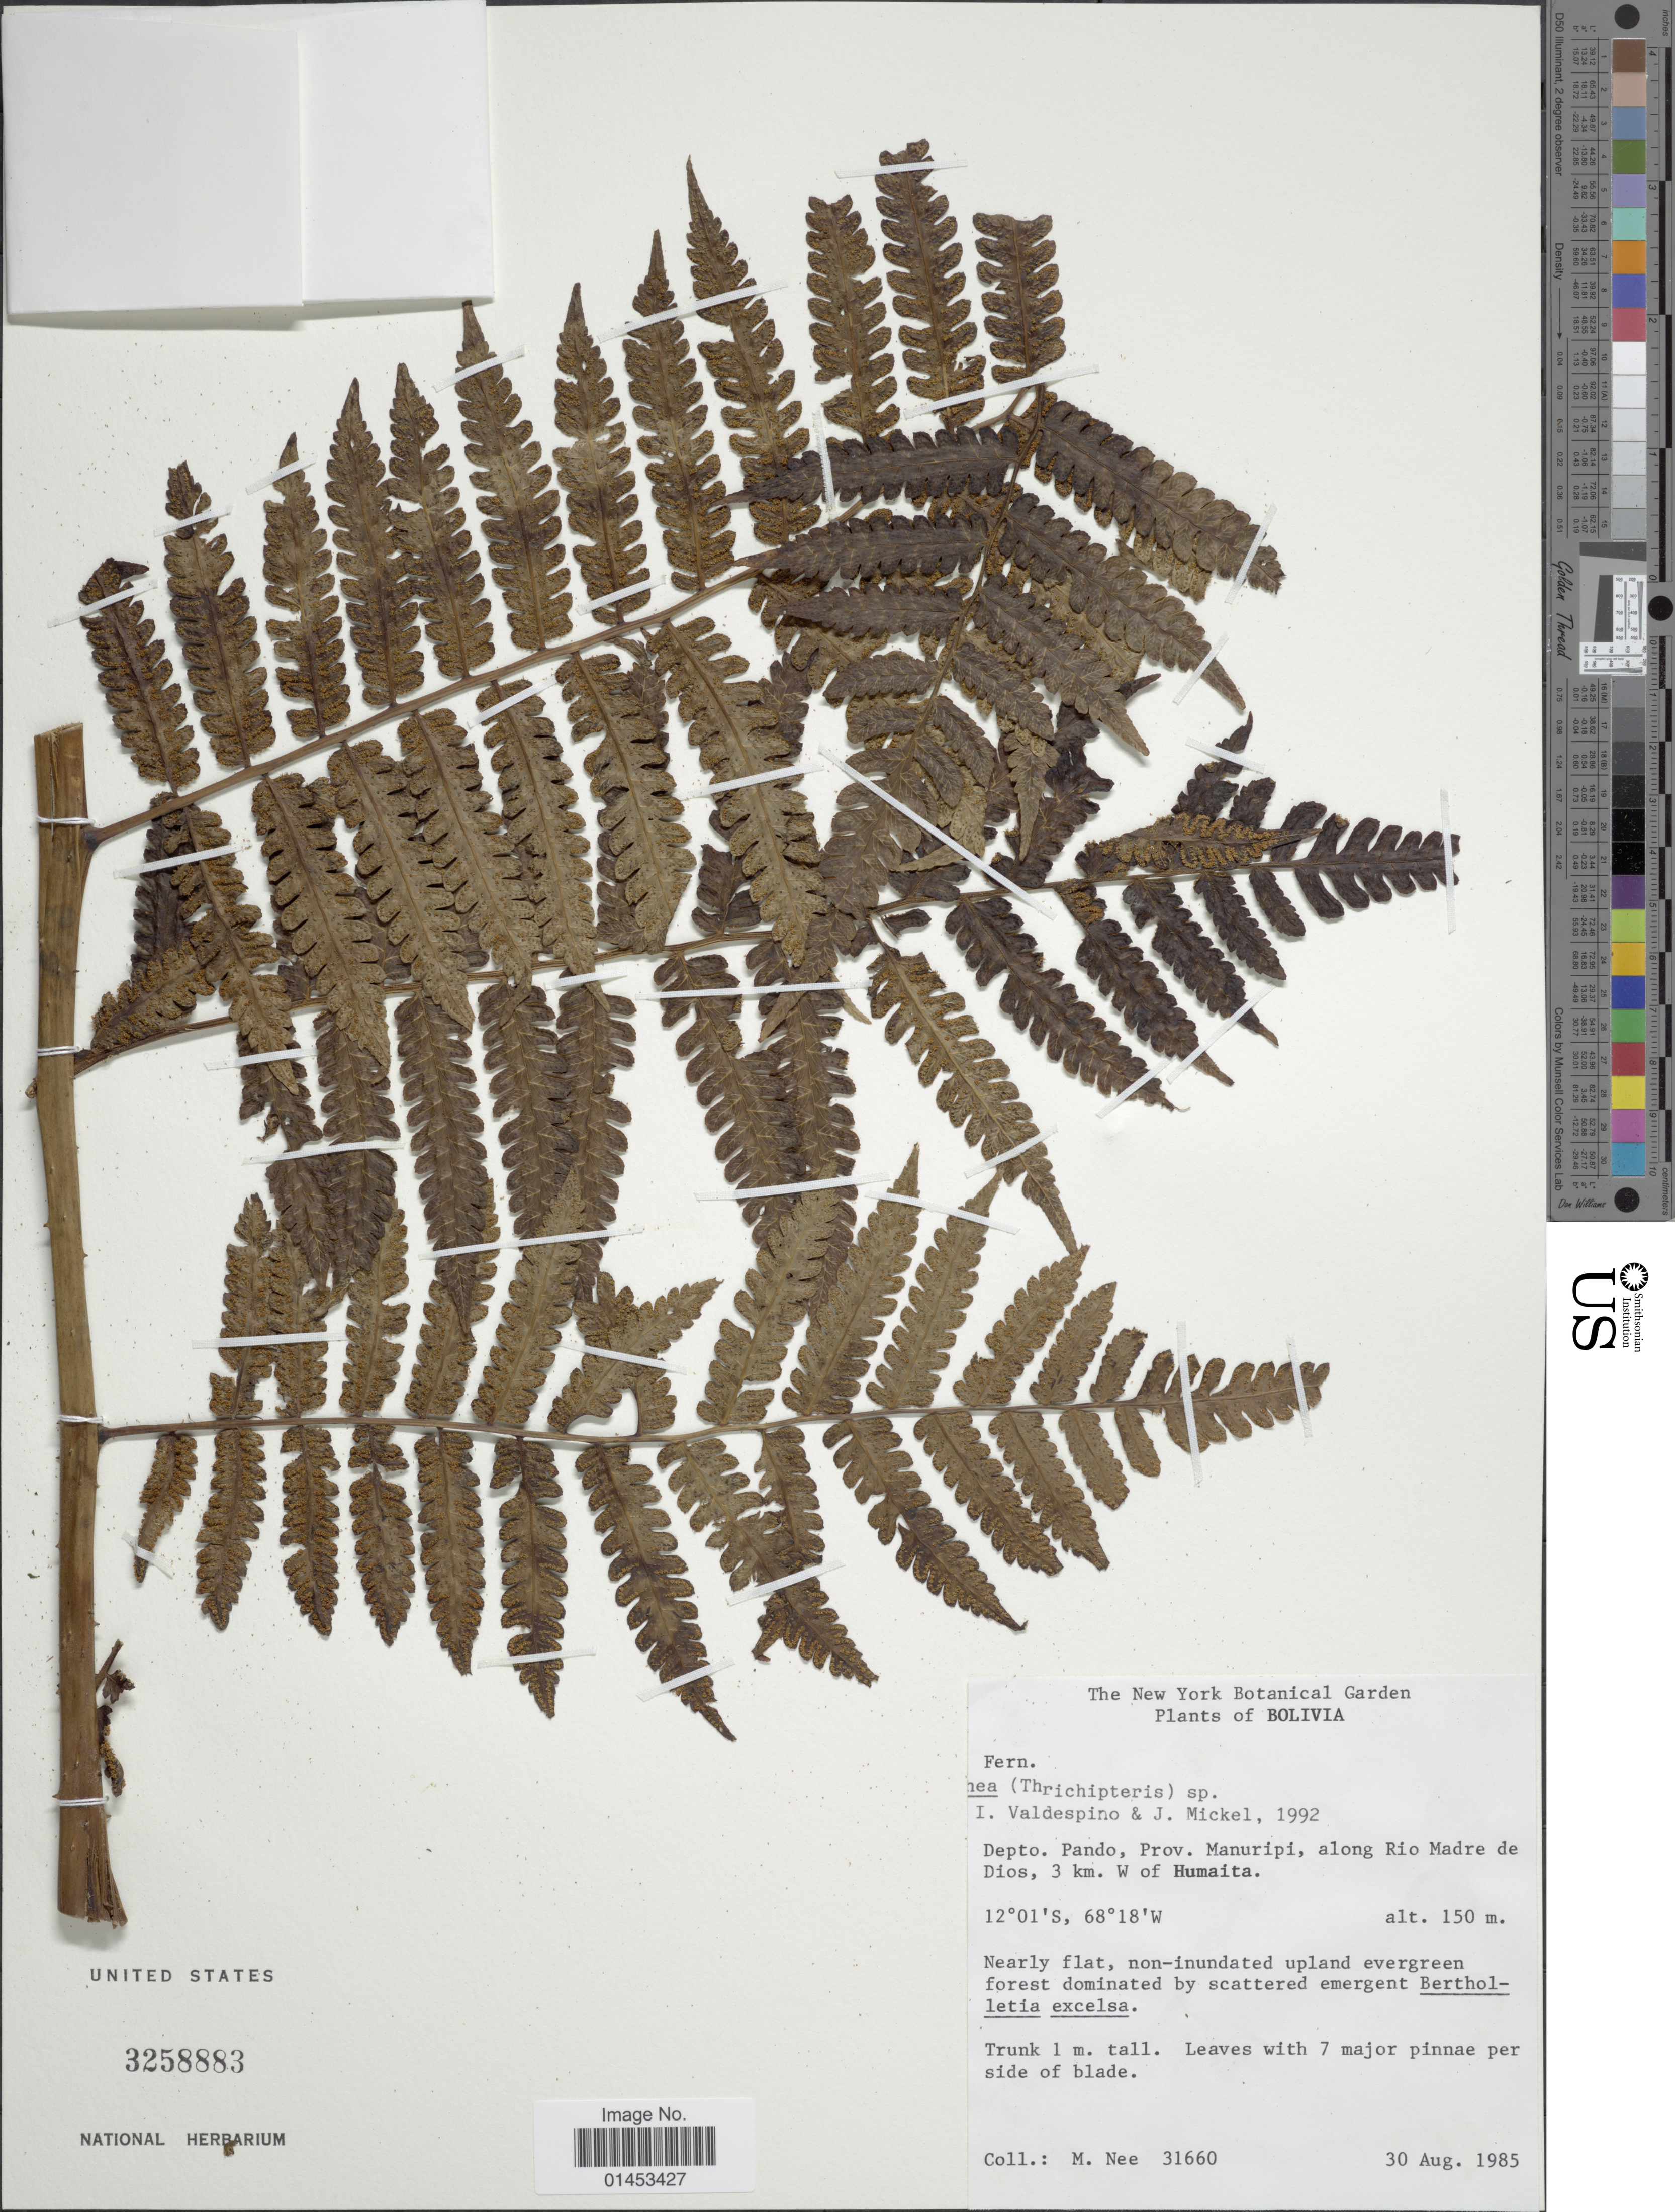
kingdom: Plantae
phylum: Tracheophyta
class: Polypodiopsida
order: Cyatheales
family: Cyatheaceae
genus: Cyathea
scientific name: Cyathea sp.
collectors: M. Nee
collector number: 31660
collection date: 1985-08-30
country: Bolivia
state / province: Pando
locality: Depto. Pando, Prov. Manuripi, along Rio Madre de Dios, 3km W of Humaita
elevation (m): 150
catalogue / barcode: US 3258883